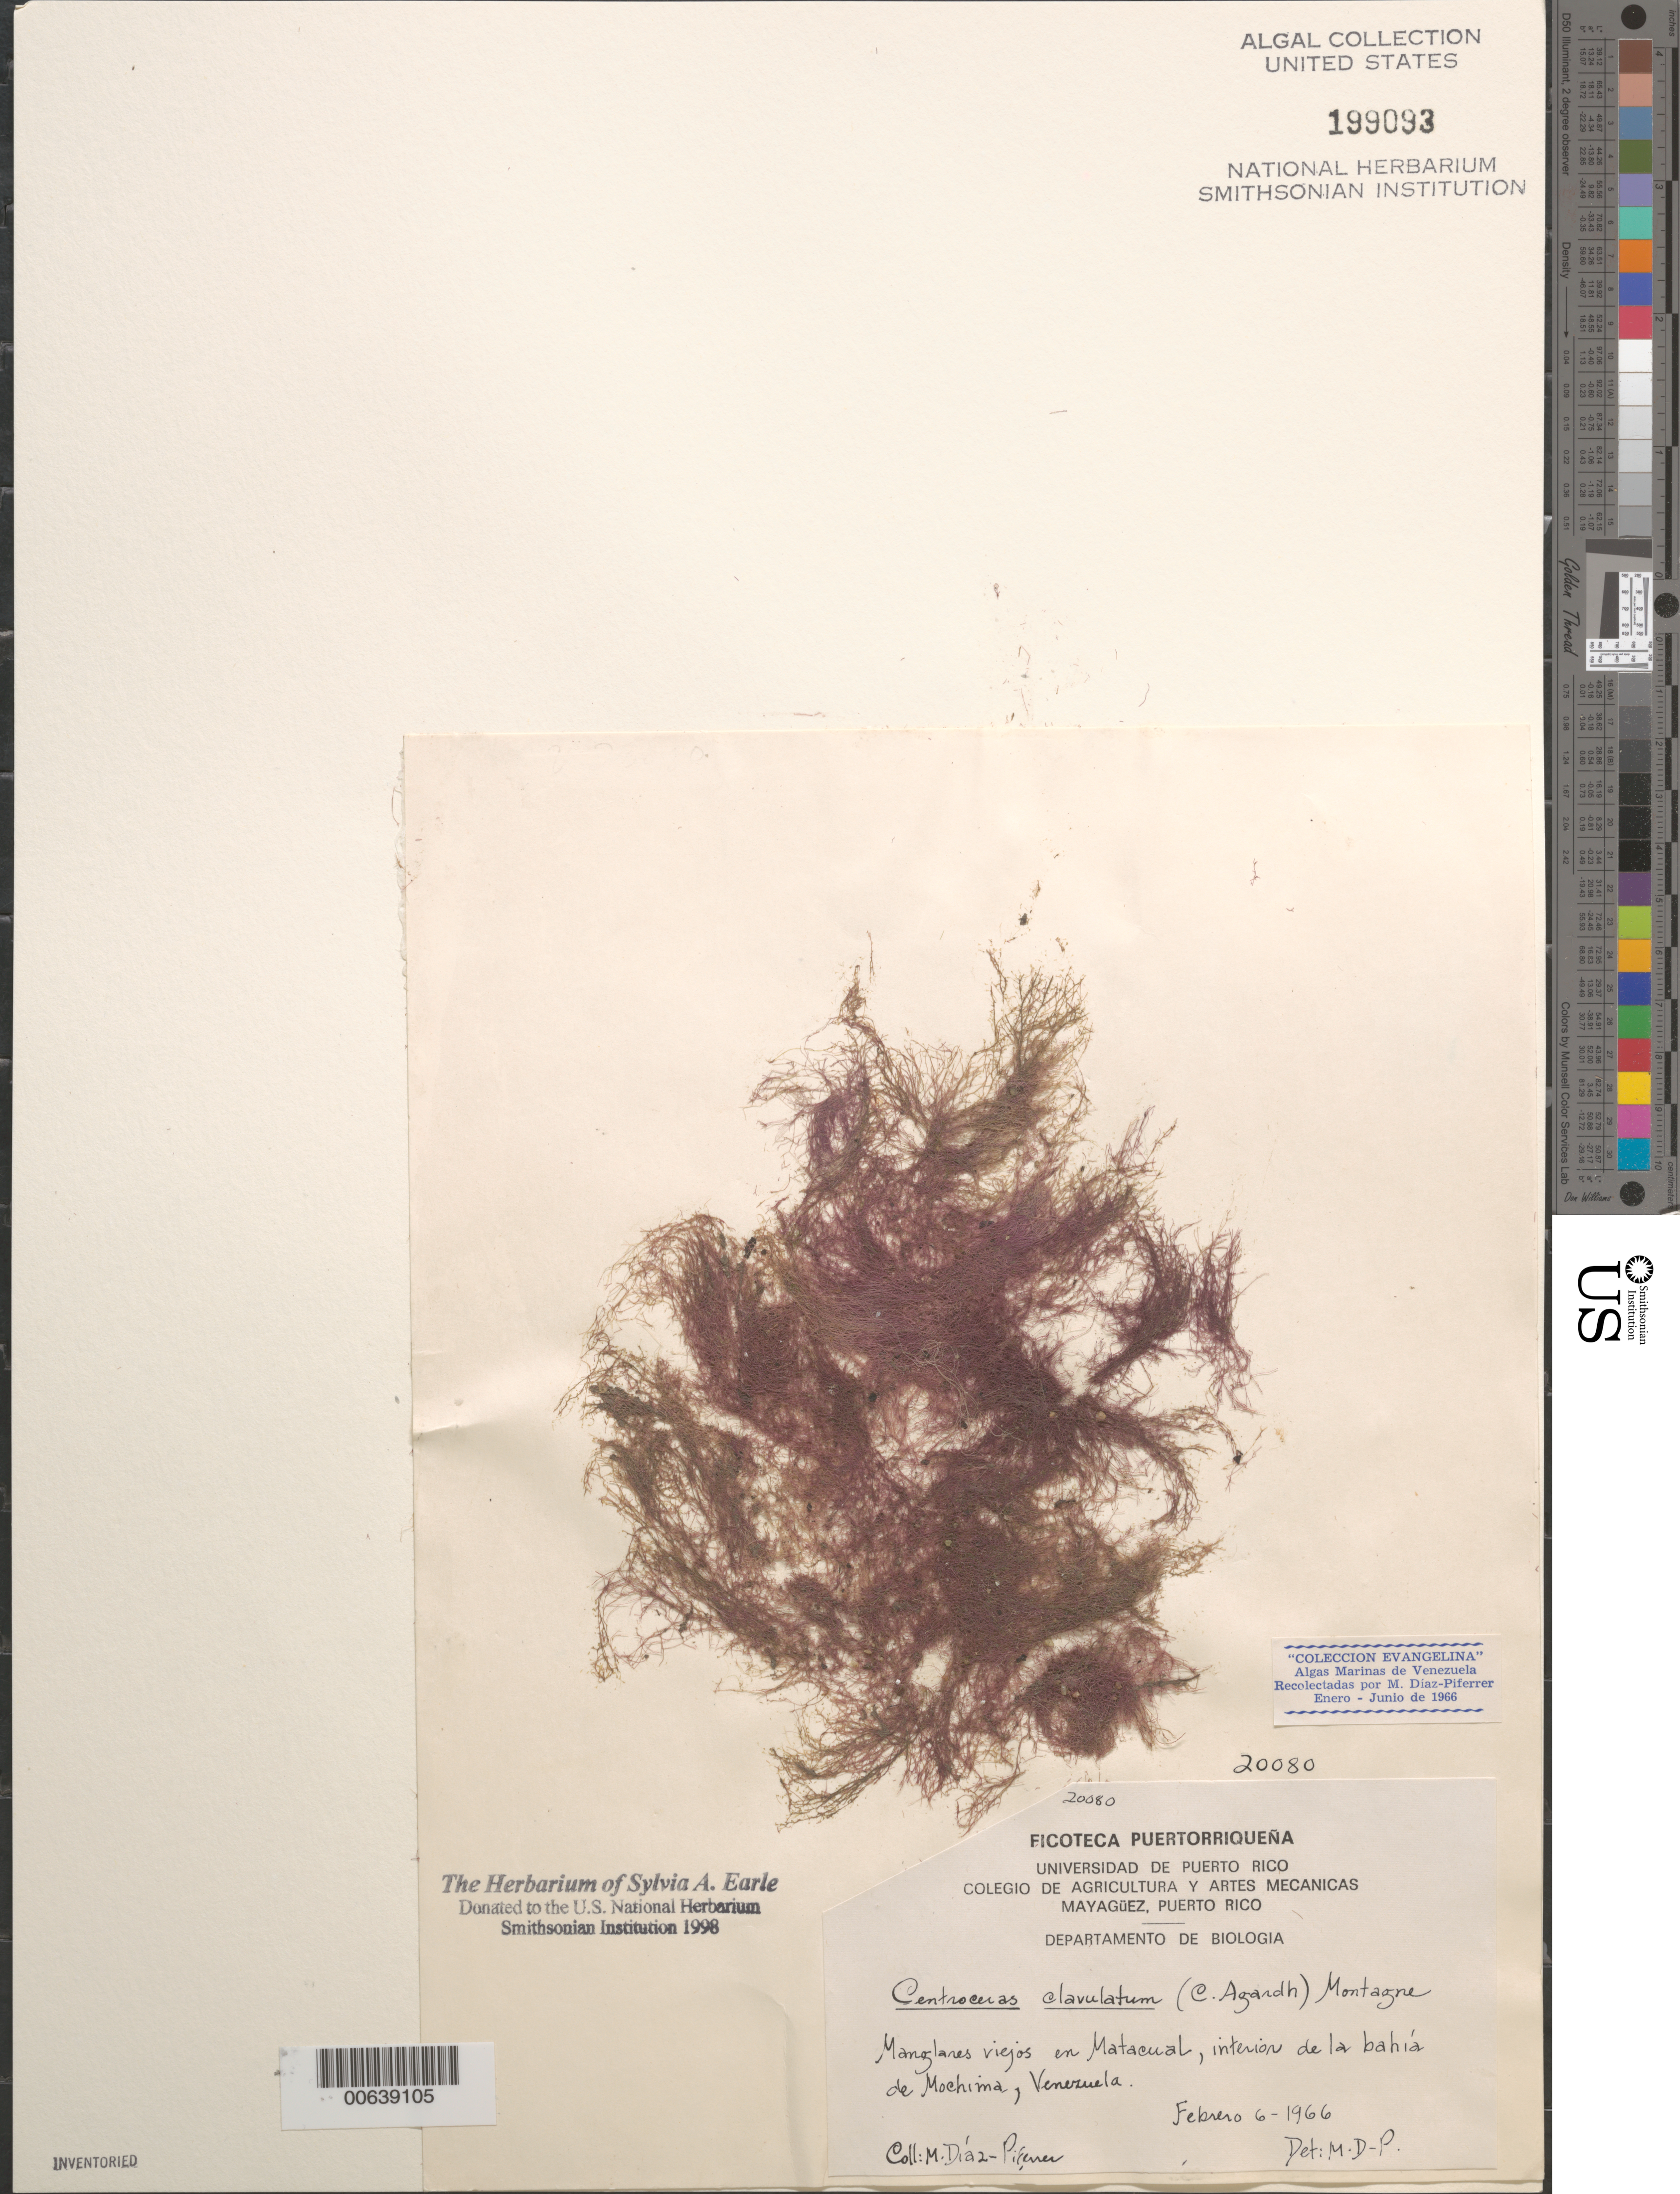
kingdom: Plantae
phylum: Rhodophyta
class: Florideophyceae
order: Ceramiales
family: Ceramiaceae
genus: Centroceras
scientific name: Centroceras clavulatum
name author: (C. Agardh) Mont.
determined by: Diaz-Piferrer, M.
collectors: M. Diaz-Piferrer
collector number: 20080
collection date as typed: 06 Feb 1966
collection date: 1966-02-06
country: Venezuela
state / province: Sucre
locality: Matacual, bahia de mochima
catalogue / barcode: US 199093